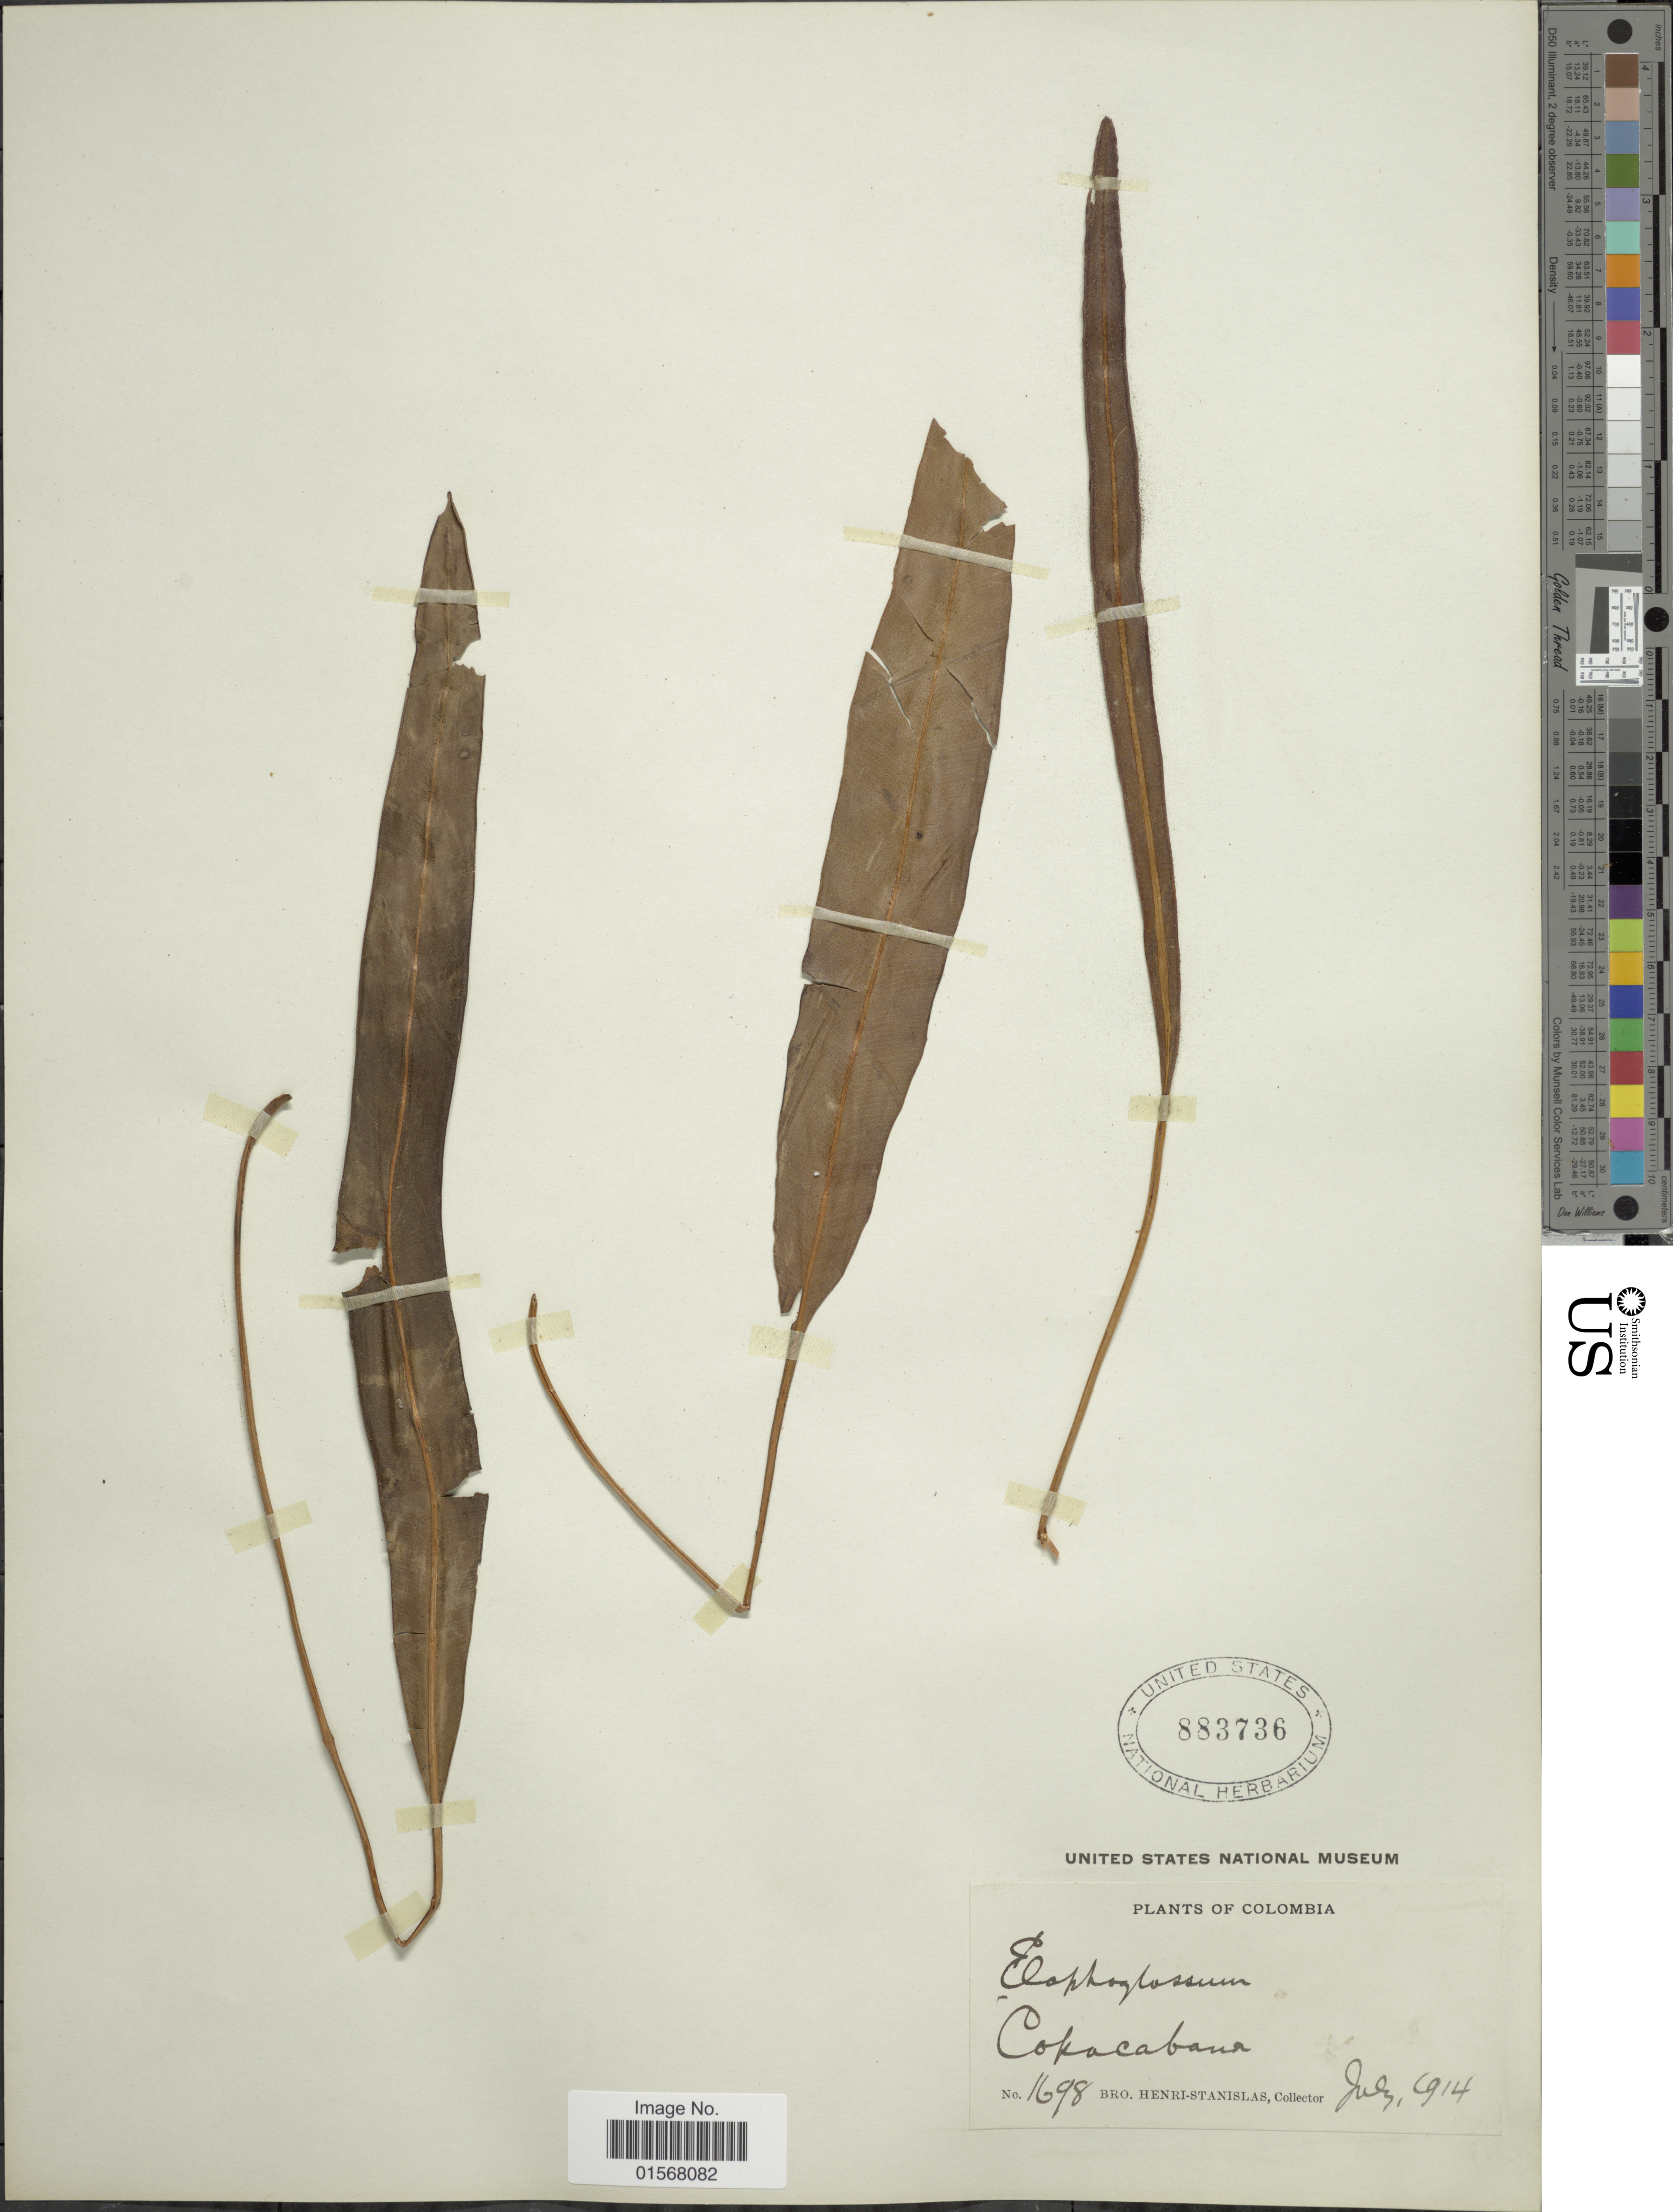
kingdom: Plantae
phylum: Tracheophyta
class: Polypodiopsida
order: Polypodiales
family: Dryopteridaceae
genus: Elaphoglossum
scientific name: Elaphoglossum sp.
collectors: Henri-Stanislas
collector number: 1698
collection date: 1914-07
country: Colombia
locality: Copacabana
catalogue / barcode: US 883736